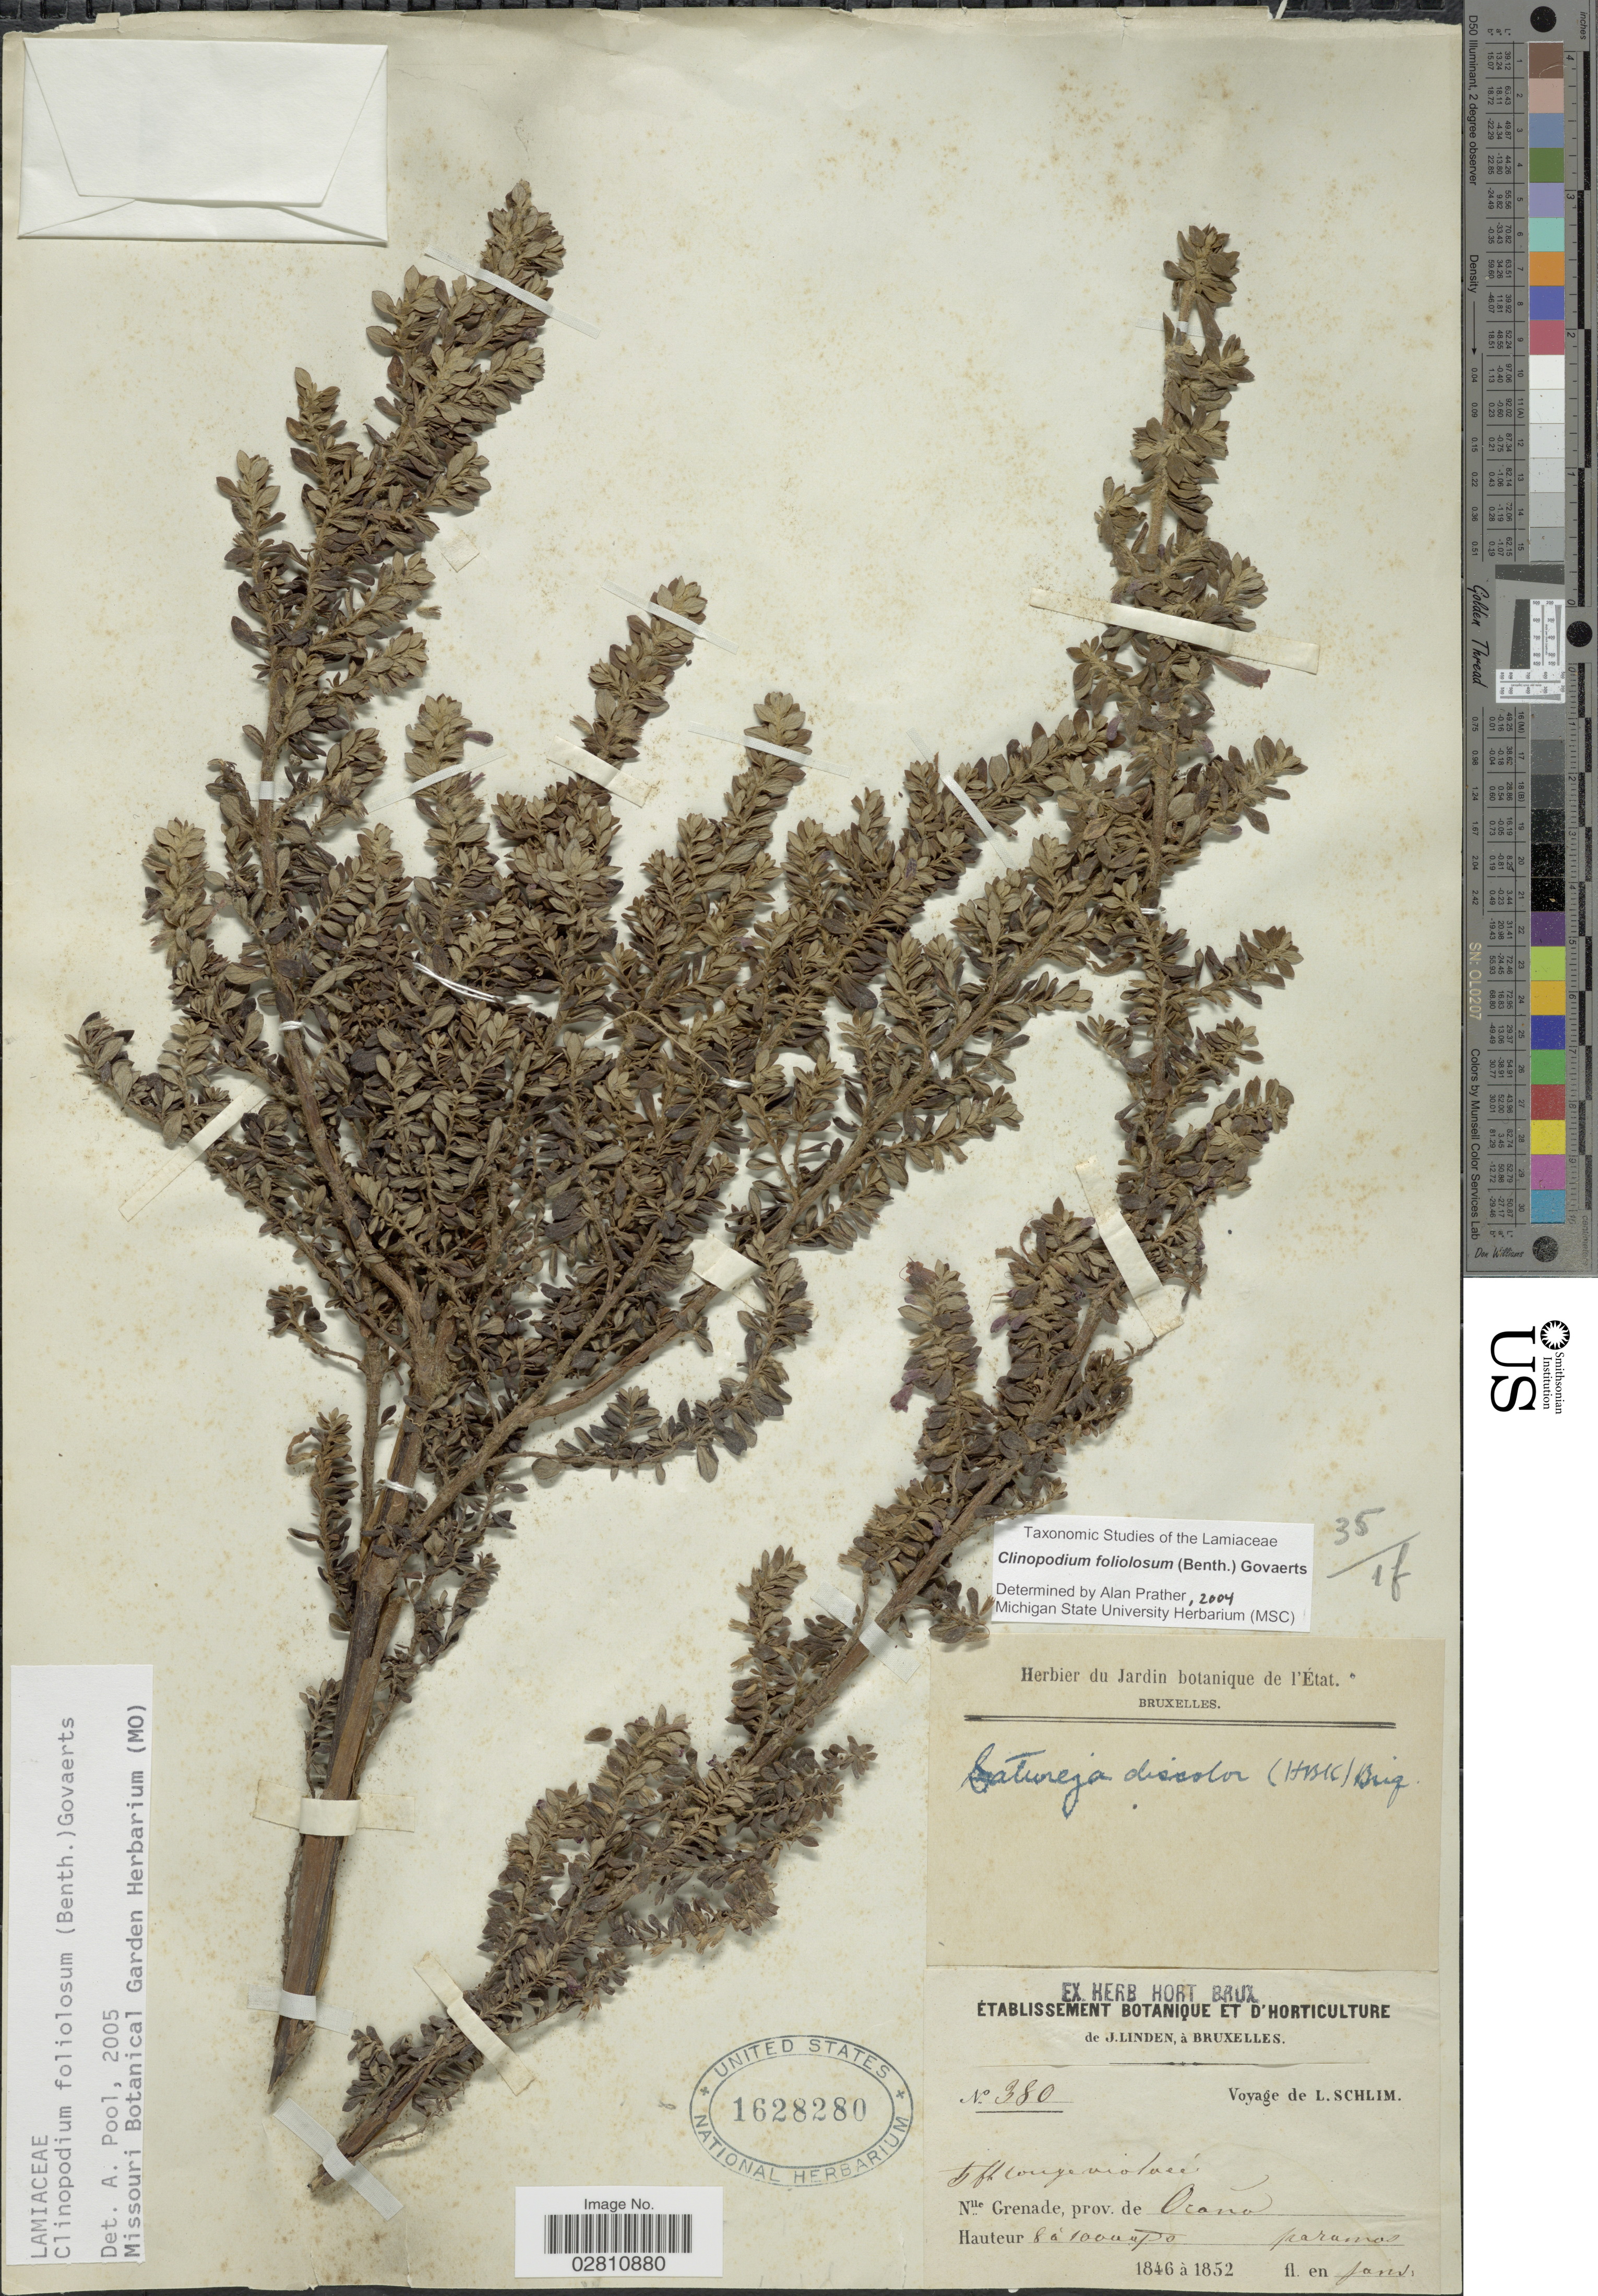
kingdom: Plantae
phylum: Tracheophyta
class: Magnoliopsida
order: Lamiales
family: Lamiaceae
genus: Clinopodium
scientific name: Clinopodium foliolosum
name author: (Benth.) Govaerts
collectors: L. Schlim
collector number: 380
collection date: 1846-01/1852-01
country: Colombia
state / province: Norte de Santander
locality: Nlle Grenade, prov. de Ocana.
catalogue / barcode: US 1628280